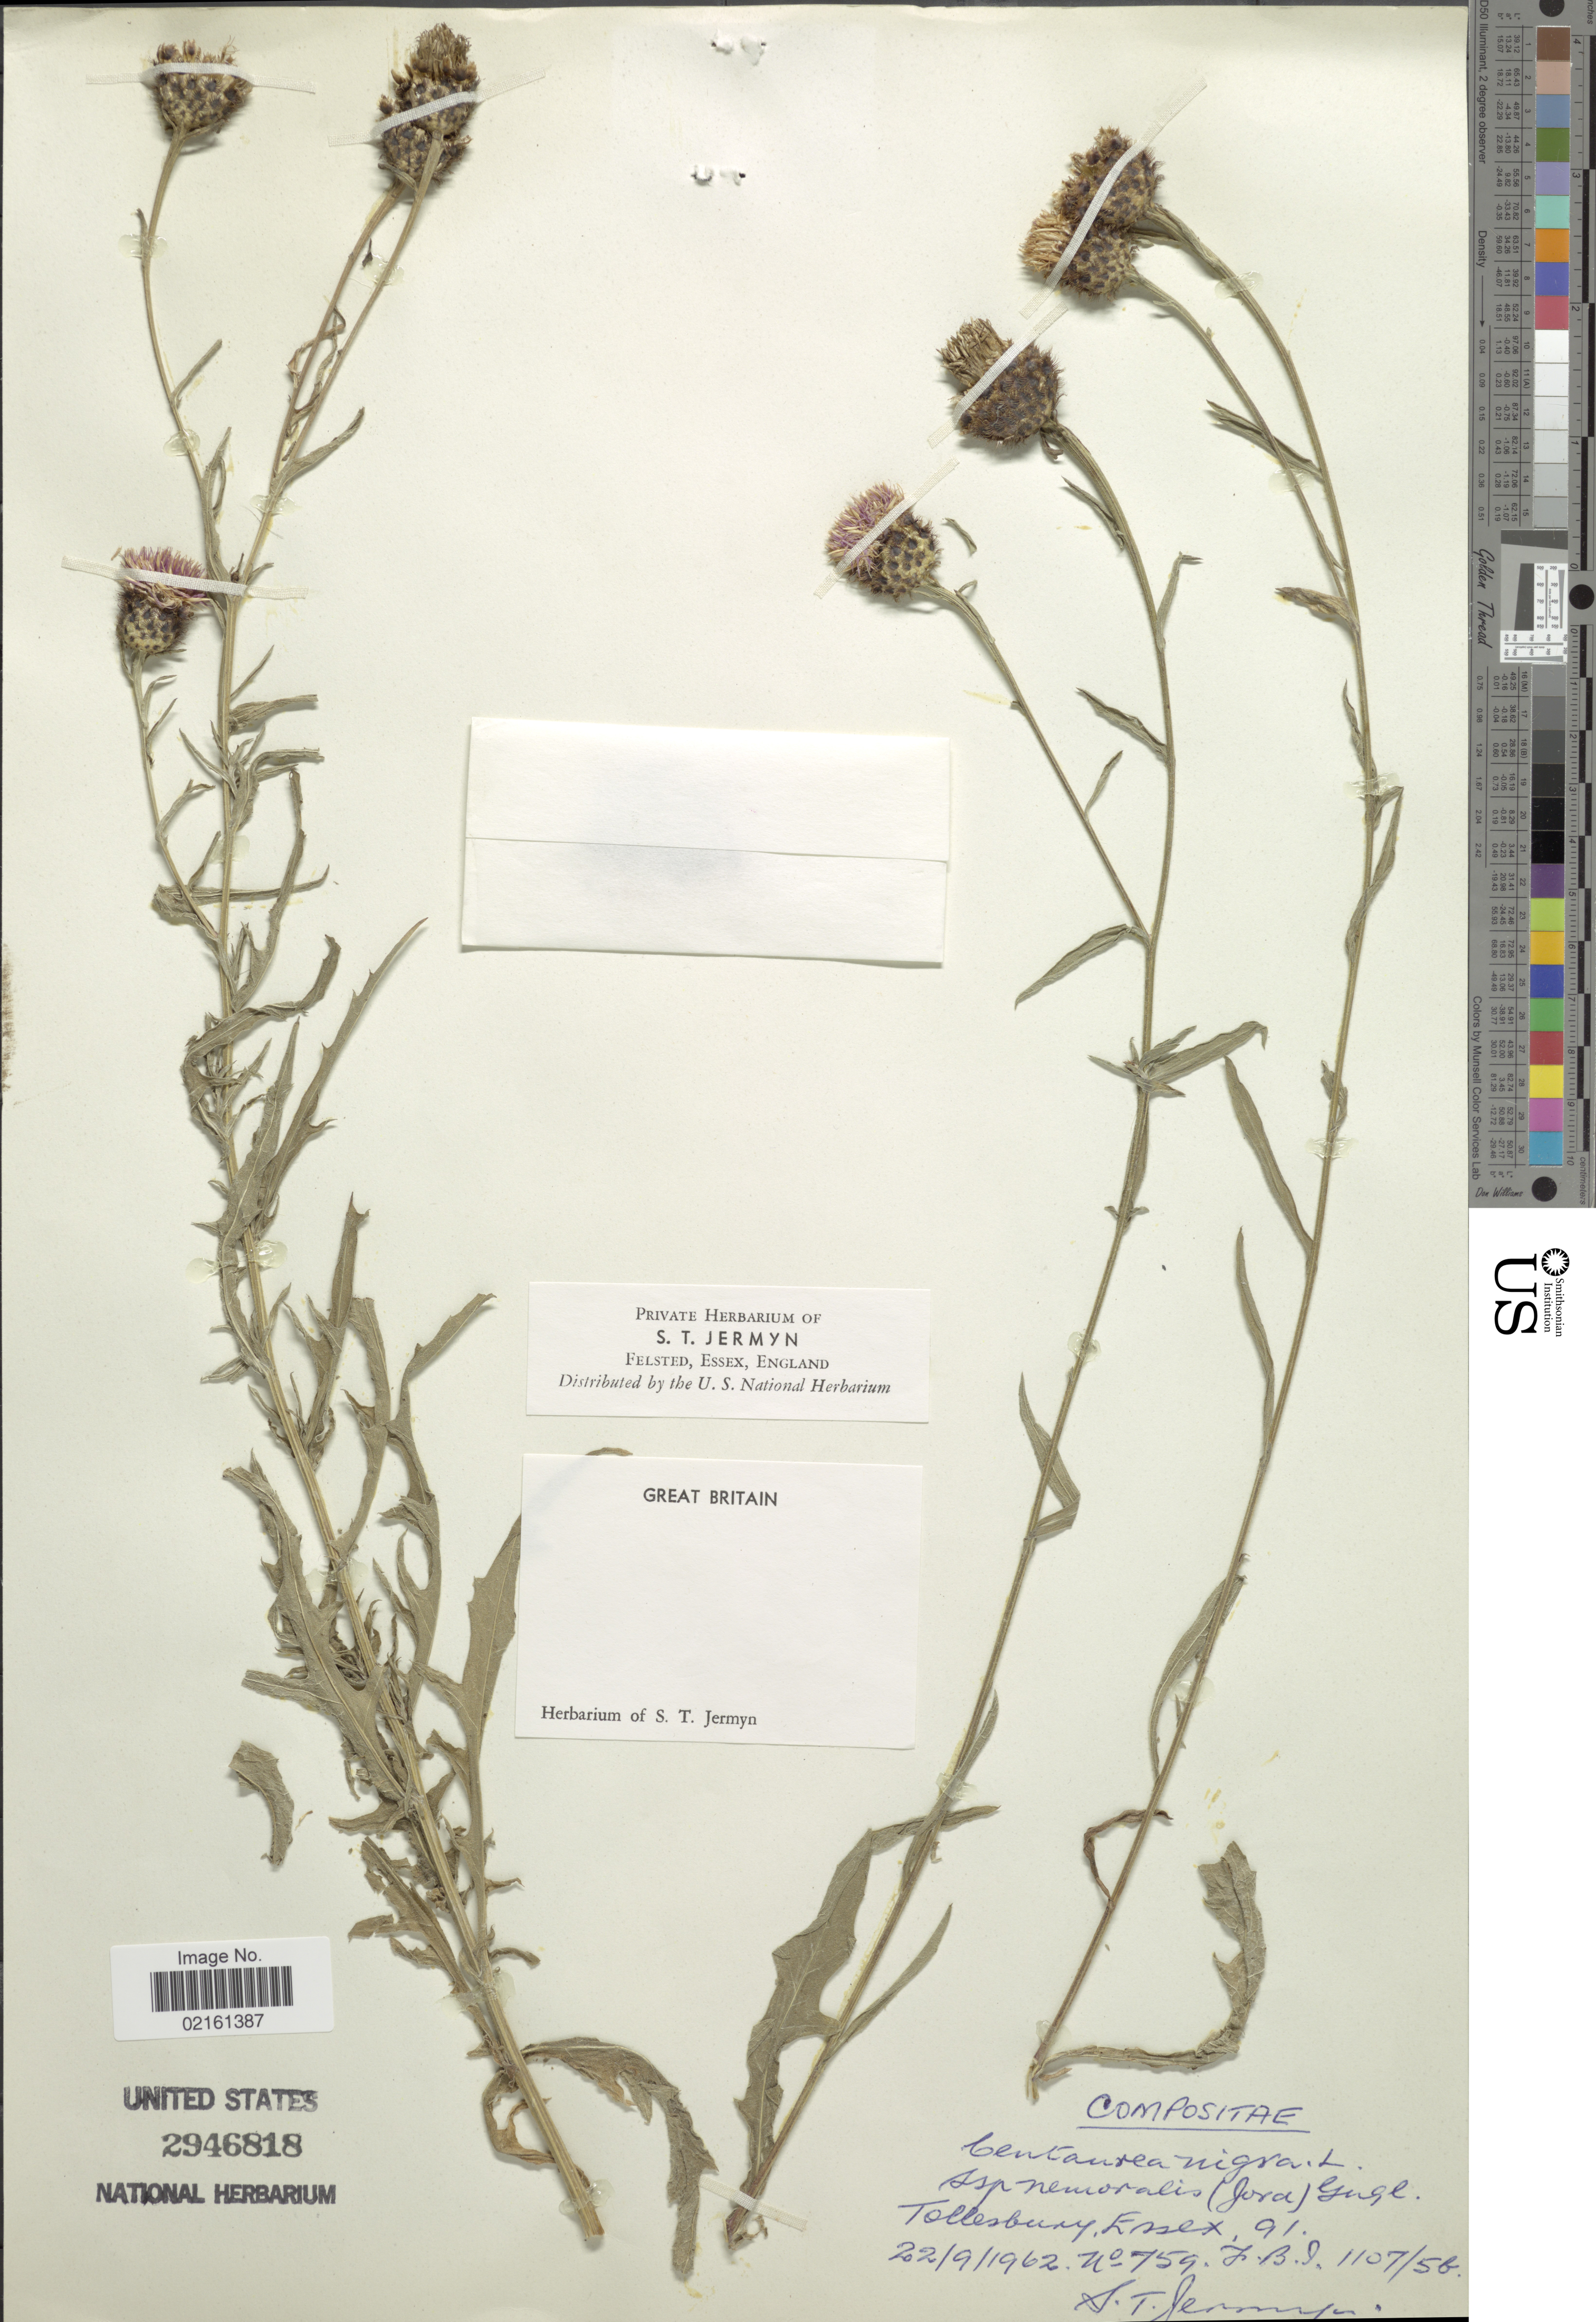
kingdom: Plantae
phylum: Tracheophyta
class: Magnoliopsida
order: Asterales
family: Asteraceae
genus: Centaurea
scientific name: Centaurea nigra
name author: L.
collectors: S. Jermyn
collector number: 759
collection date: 1962-09-22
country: United Kingdom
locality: Great Britain, Tollesbury, Essex 91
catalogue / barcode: US 2946818